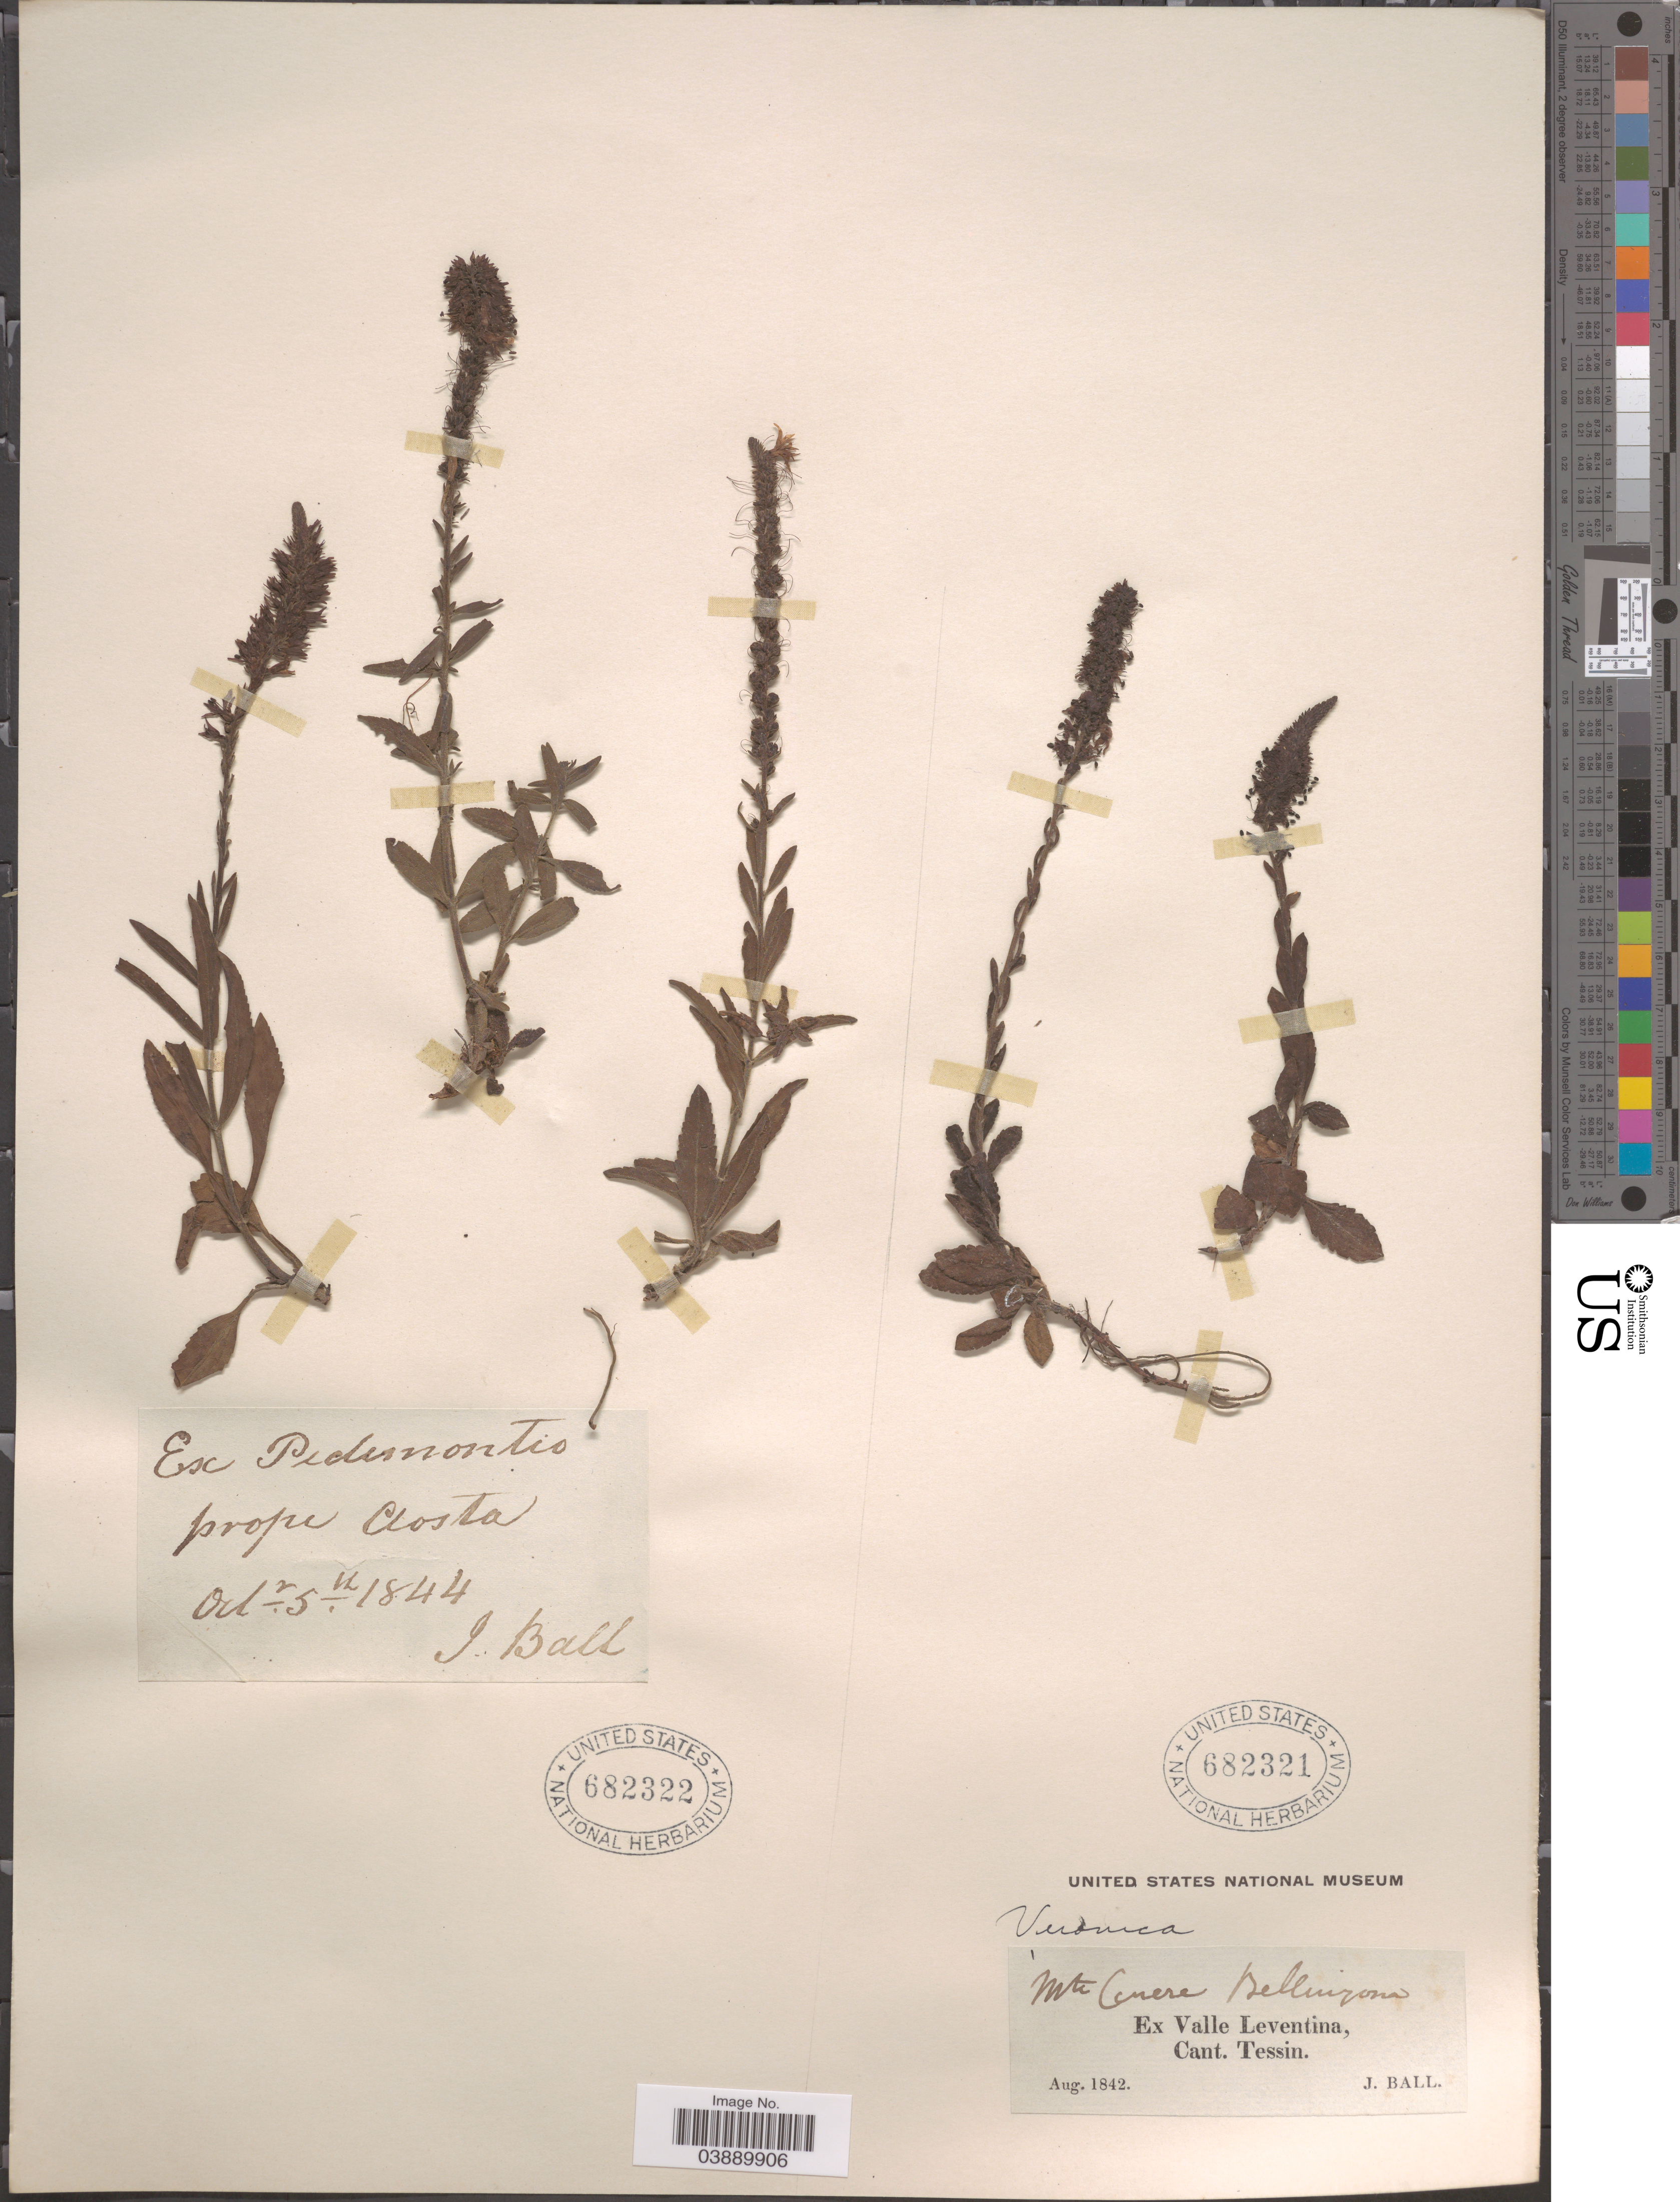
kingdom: Plantae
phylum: Tracheophyta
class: Magnoliopsida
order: Lamiales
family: Plantaginaceae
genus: Veronica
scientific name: Veronica spicata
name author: L.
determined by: Albach, Dirk C.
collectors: J. Ball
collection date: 1844-10-05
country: Italy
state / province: Piedmont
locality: Ex Pedemontis prope Aosta.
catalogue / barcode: US 682322-2